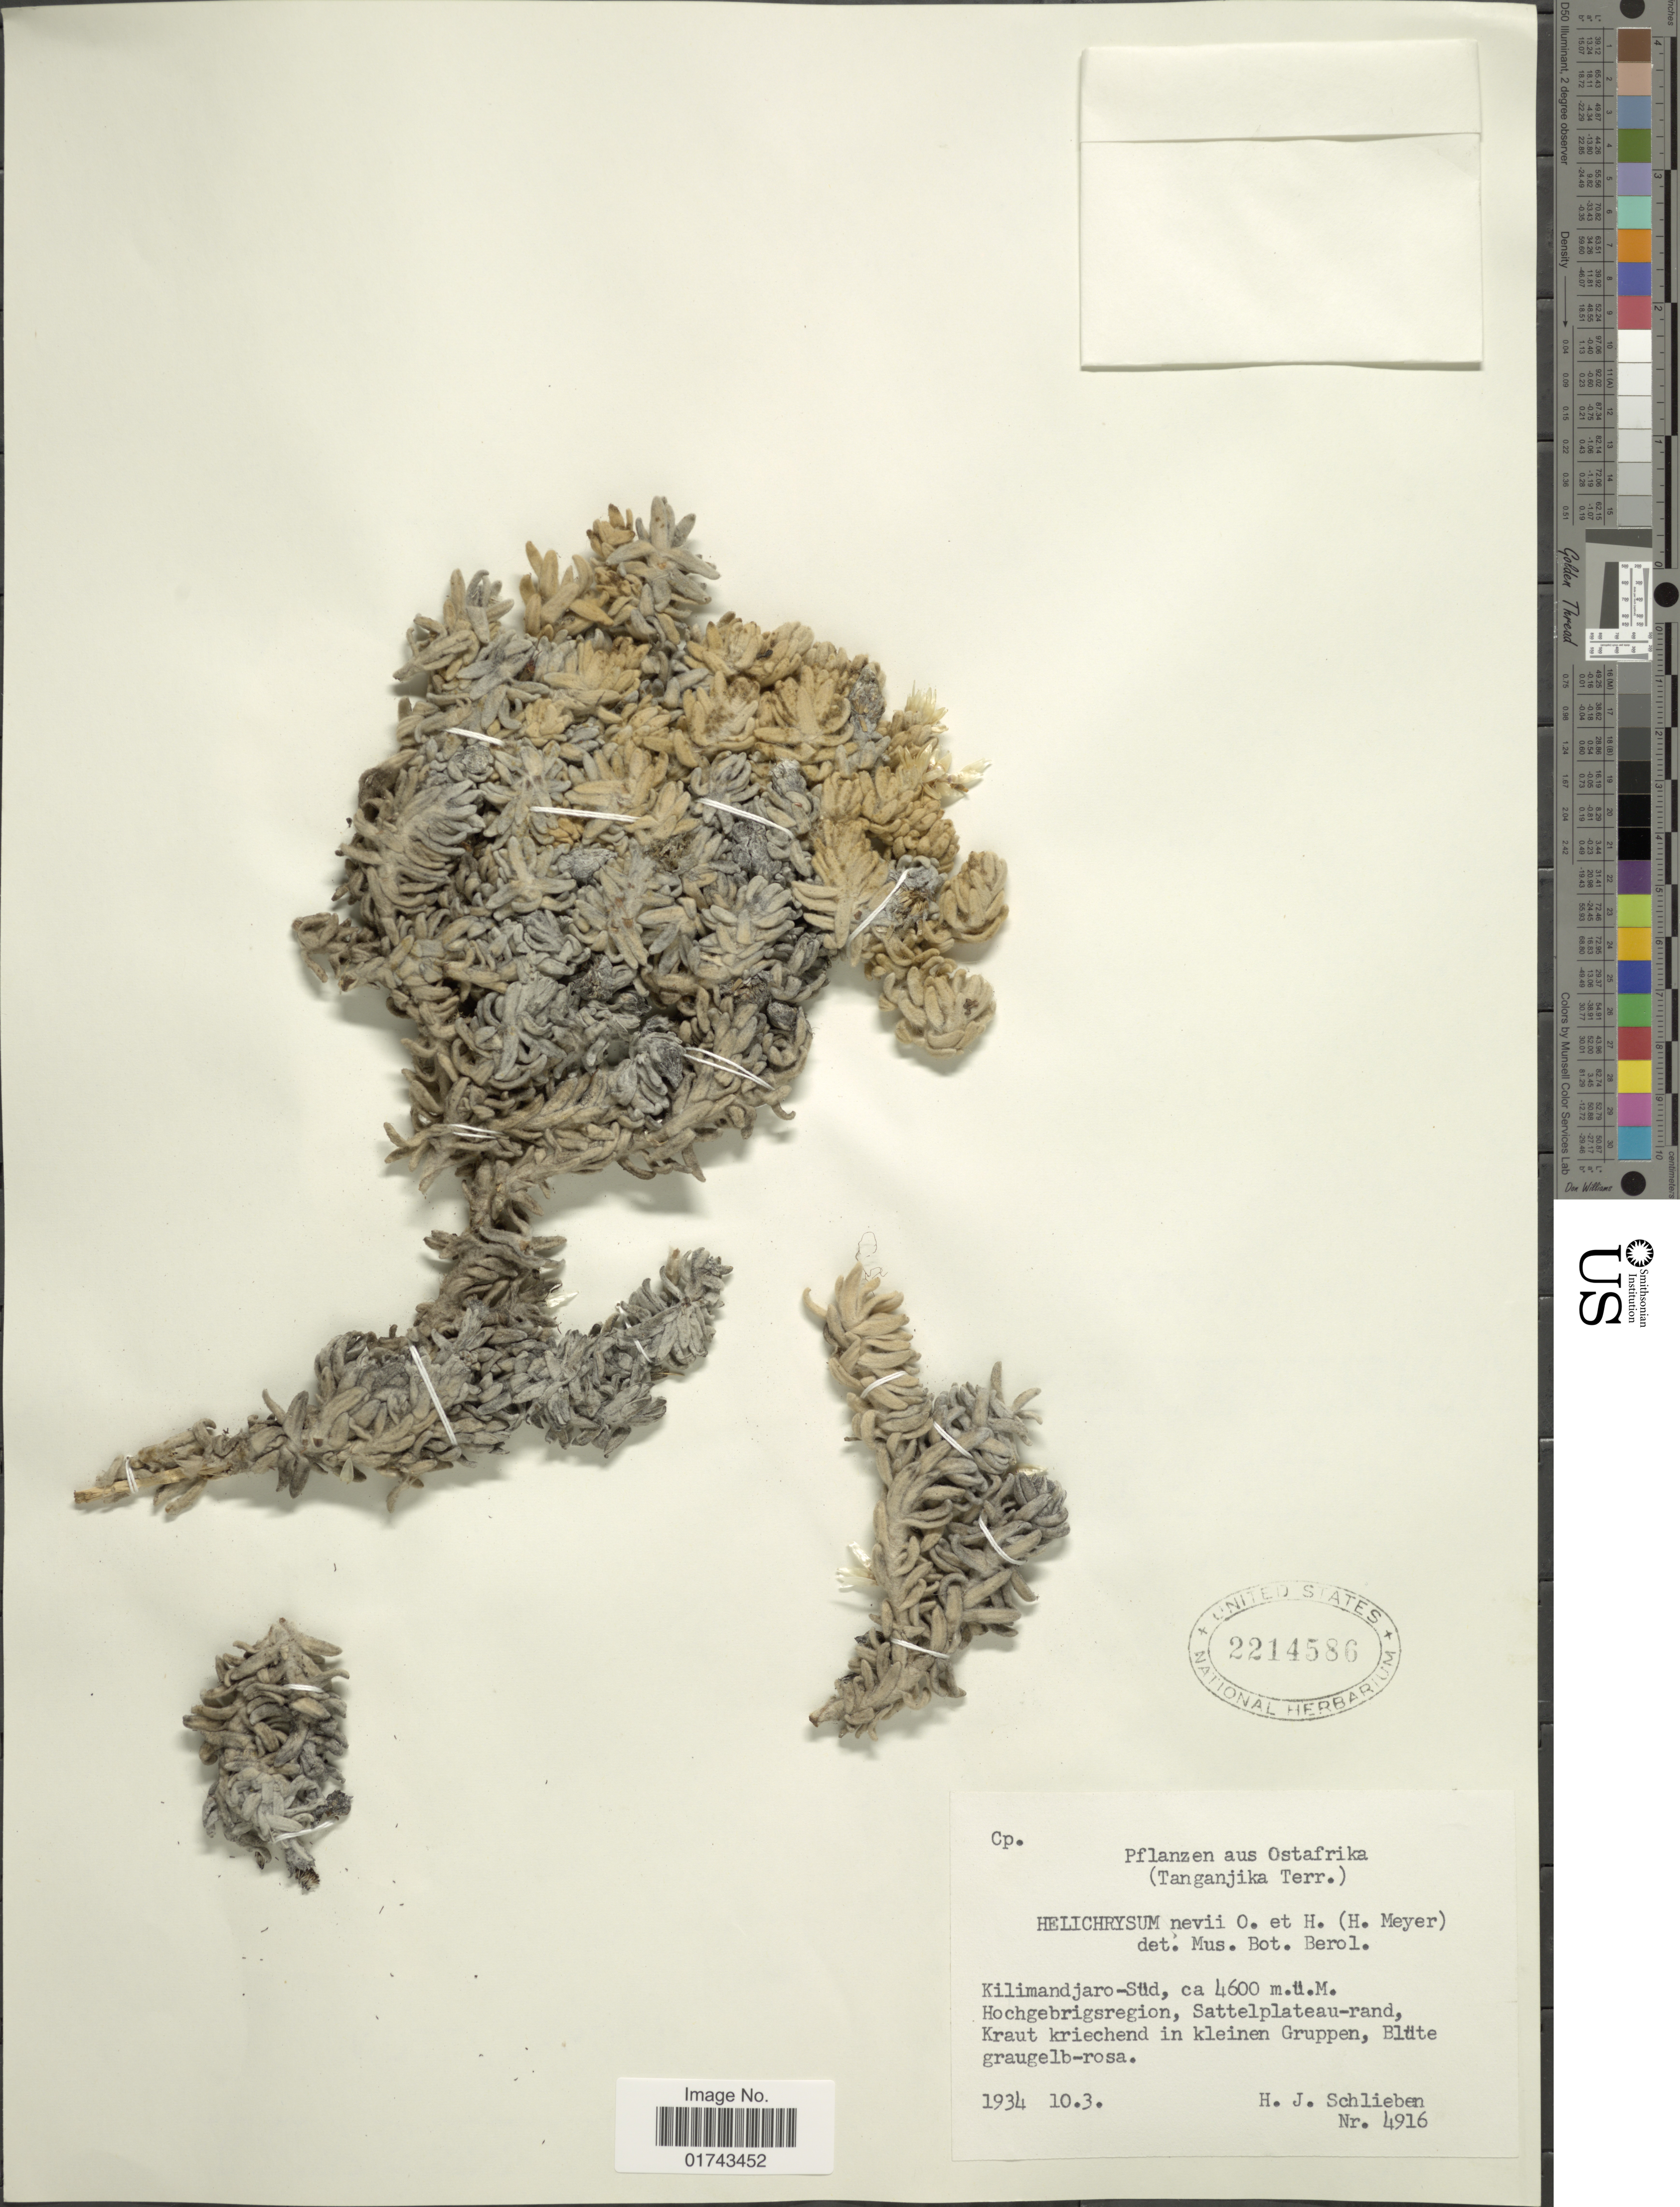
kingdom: Plantae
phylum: Tracheophyta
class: Magnoliopsida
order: Asterales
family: Asteraceae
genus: Helichrysum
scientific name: Helichrysum newii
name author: Oliv. & Hiern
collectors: H. J. Schlieben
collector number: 4916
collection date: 1934-10-03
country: Tanzania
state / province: Kilimanjaro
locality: Tanganjika Terr., Kilimandjaro-Süd, Hochgebrigsregion, Sattelplateau-rand, Karut kriechen in kleinen Gruppen, Blute graugelb-rosa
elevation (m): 4600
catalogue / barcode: US 2214586